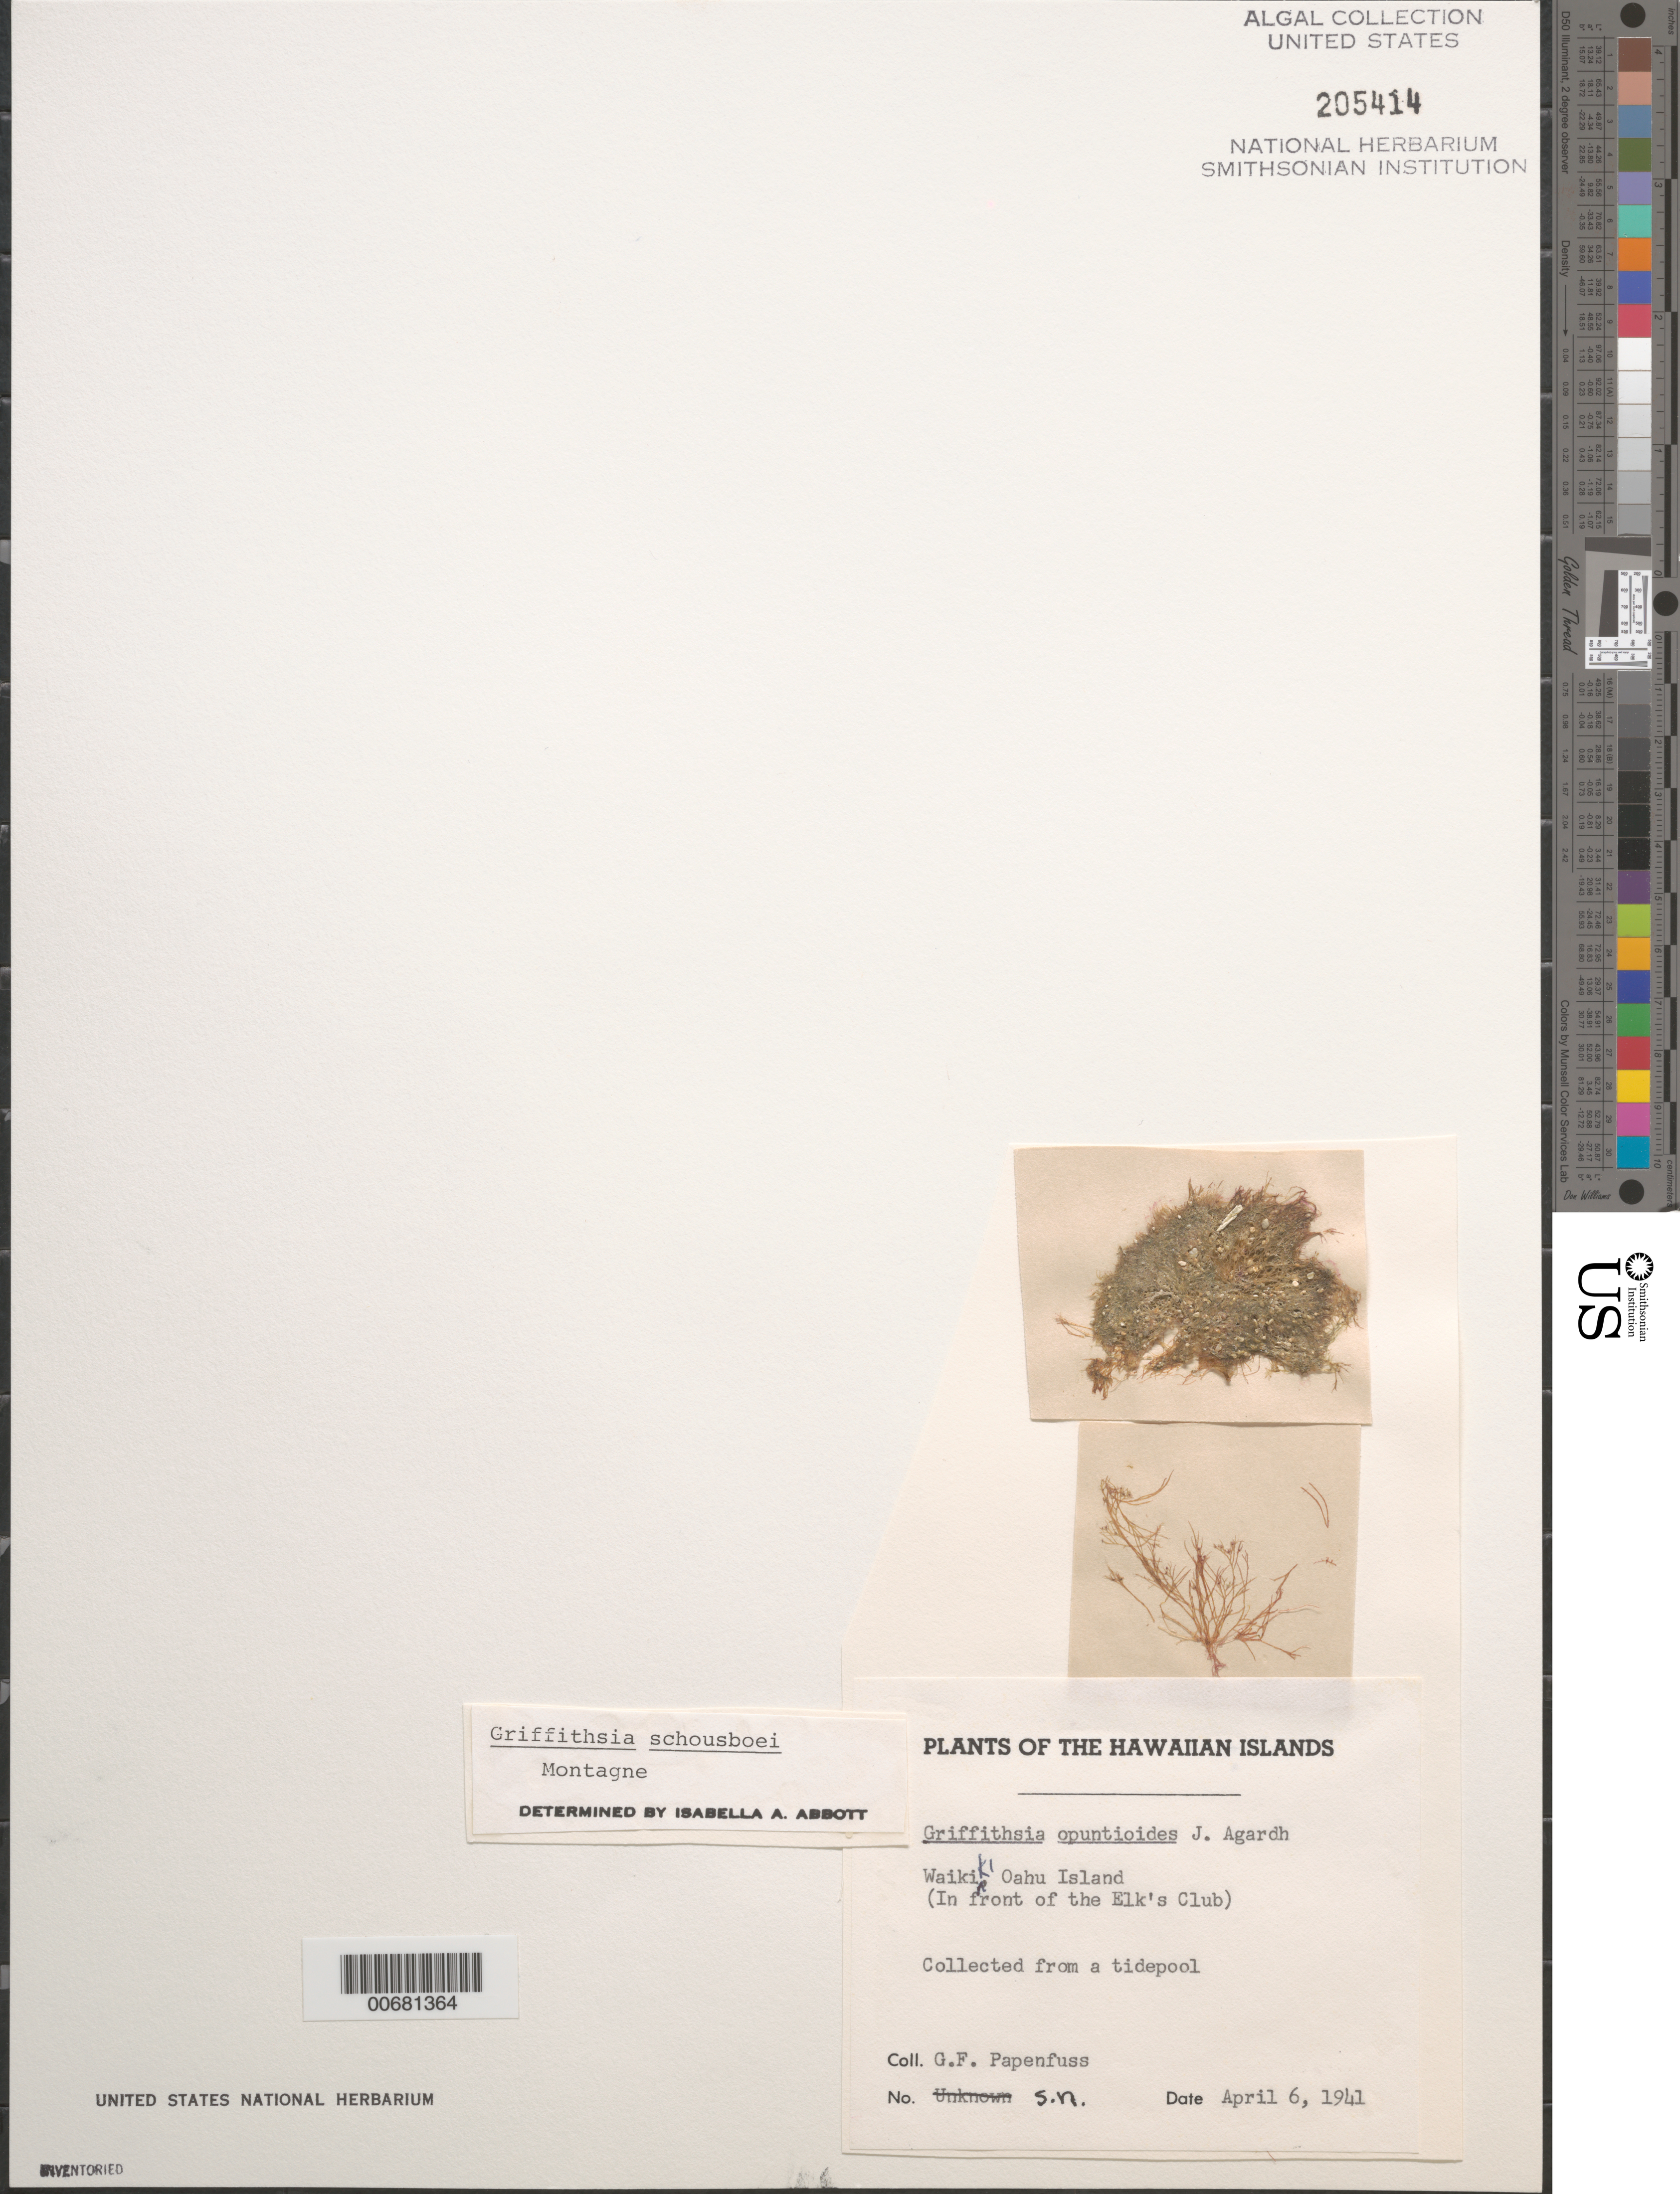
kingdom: Plantae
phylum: Rhodophyta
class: Florideophyceae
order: Ceramiales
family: Wrangeliaceae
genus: Halurus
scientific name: Halurus flosculosus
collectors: G. Papenfuss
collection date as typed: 06 Apr 1941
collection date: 1941-04-06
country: United States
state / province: Hawaii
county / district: Honolulu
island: Oahu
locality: Waikiki, in front of Elk's Club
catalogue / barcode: US 205414